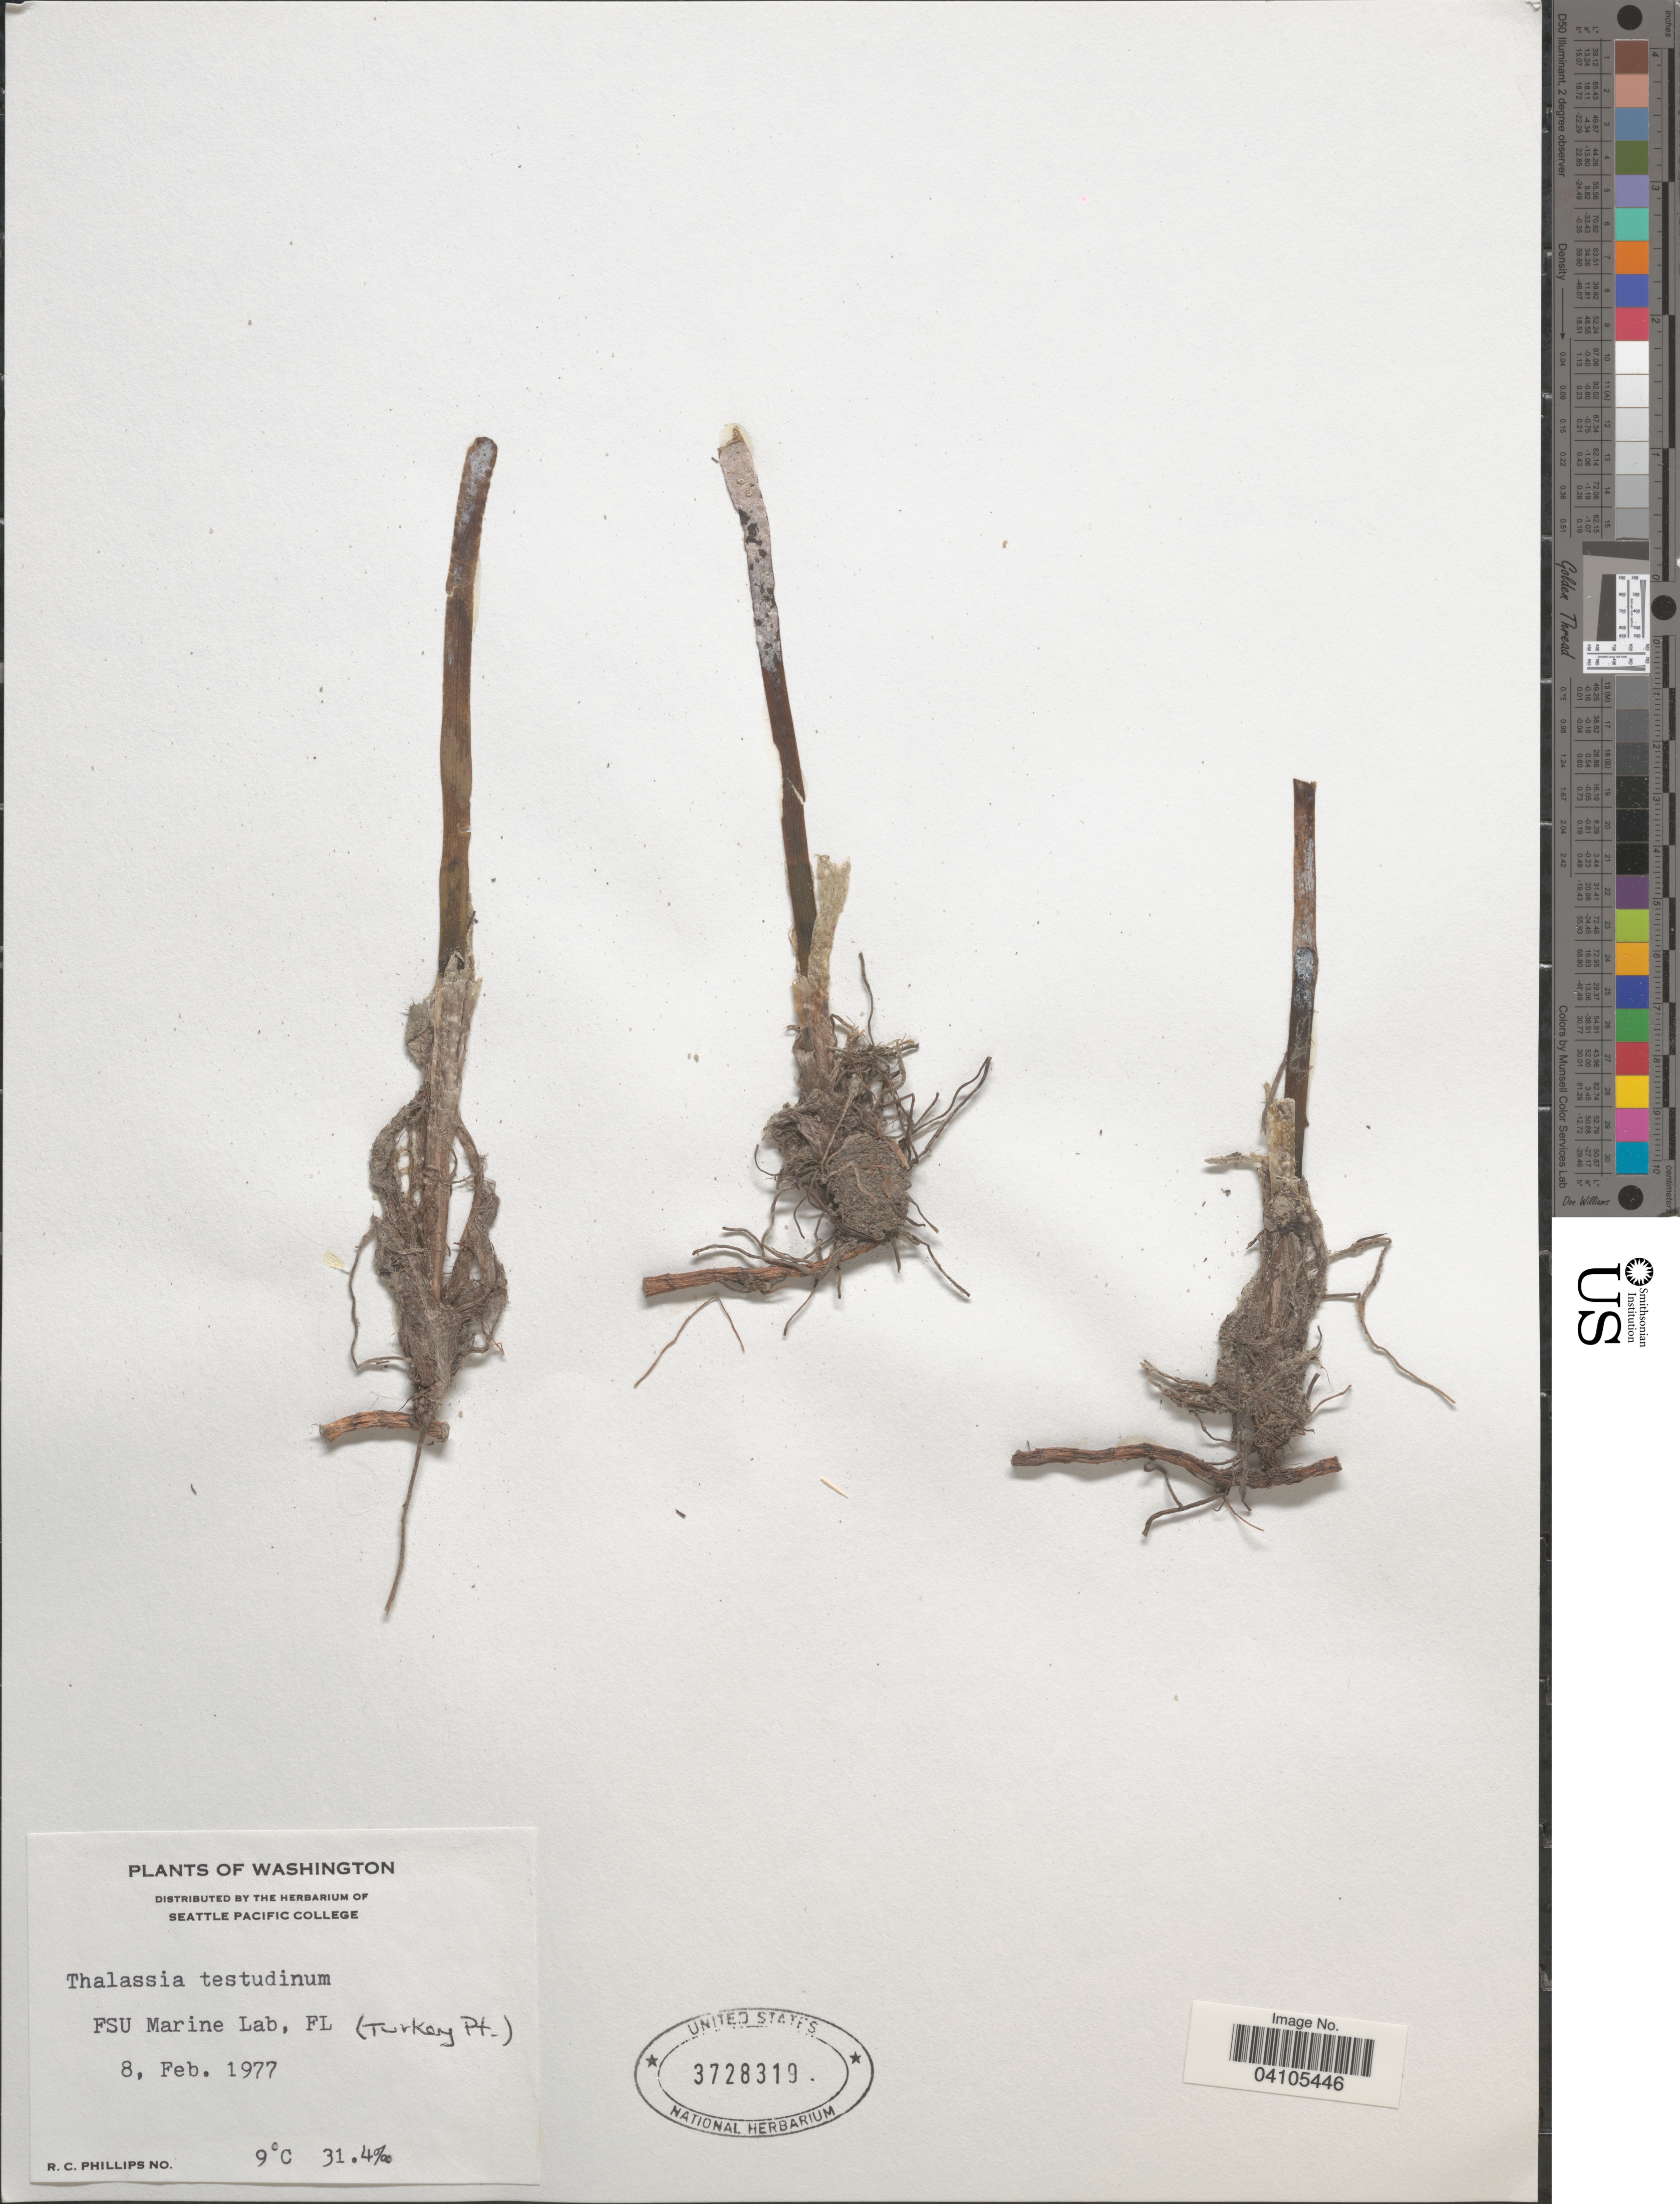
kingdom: Plantae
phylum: Tracheophyta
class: Liliopsida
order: Alismatales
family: Hydrocharitaceae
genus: Thalassia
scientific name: Thalassia testudinum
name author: Banks & Sol. ex K.D. Koenig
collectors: R. C. Phillips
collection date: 1977-02-08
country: United States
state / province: Florida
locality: FSU Marine Lab, (Turkey Pt.).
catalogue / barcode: US 3728319